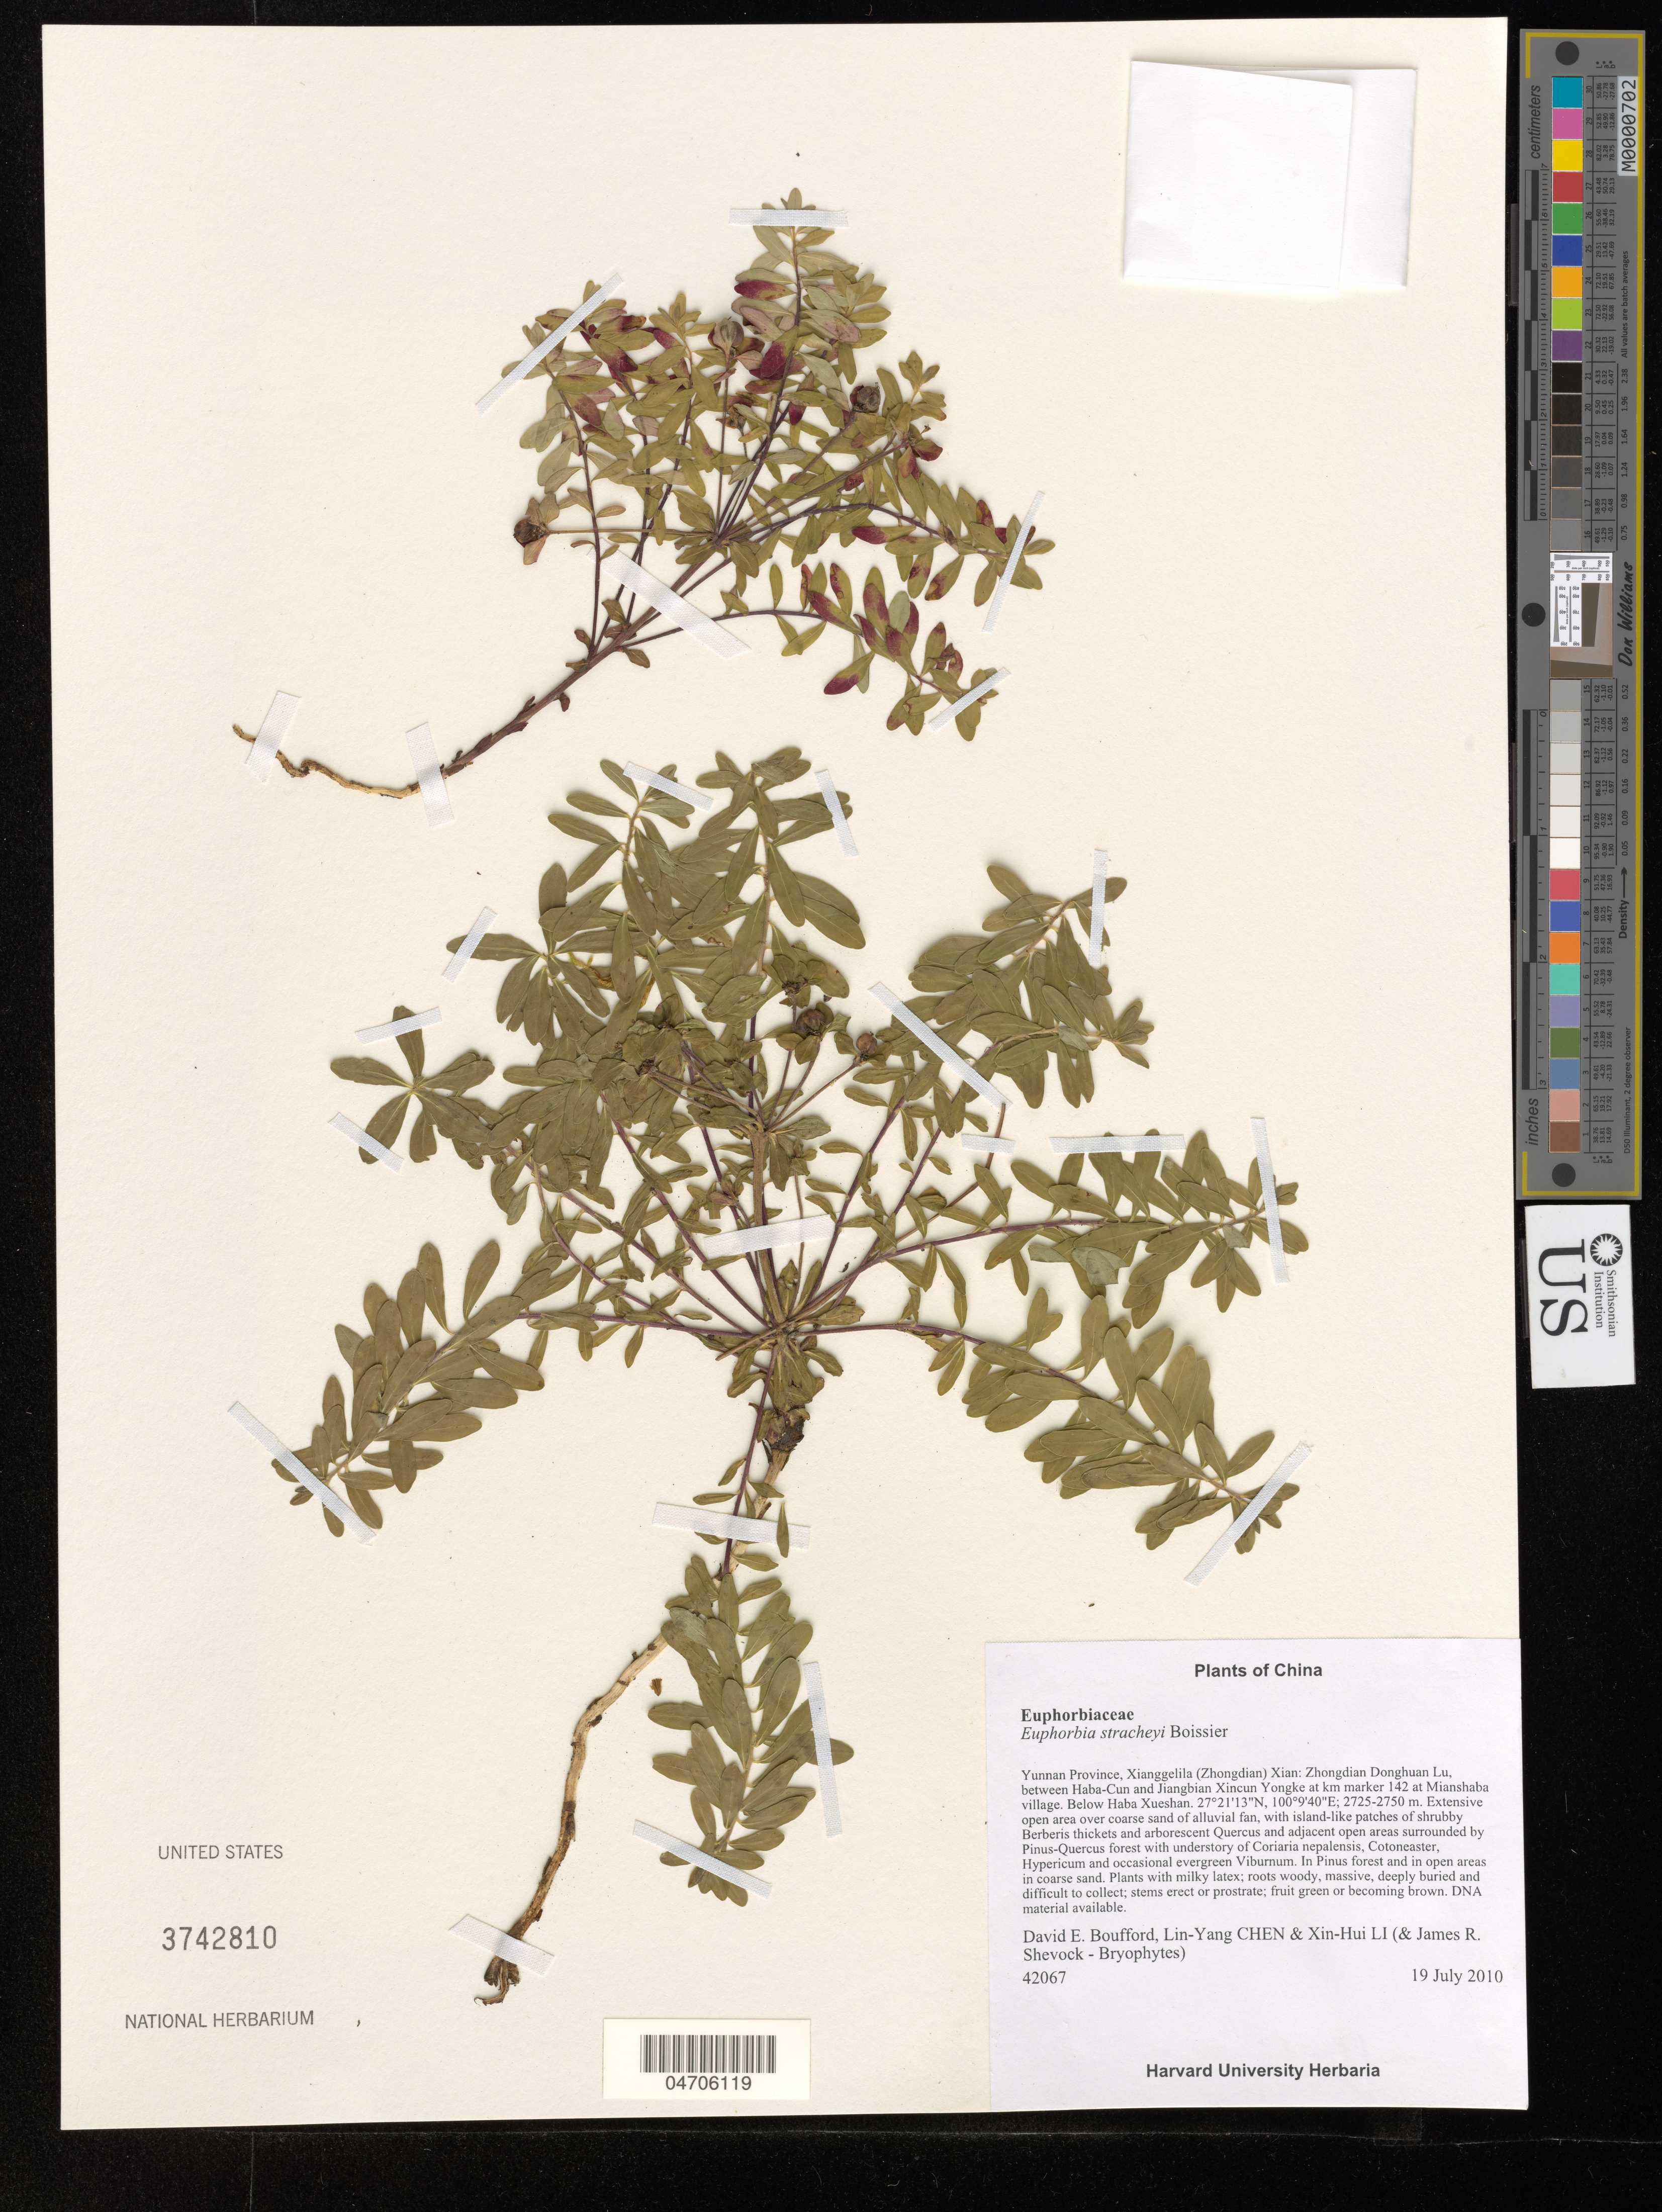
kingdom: Plantae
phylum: Tracheophyta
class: Magnoliopsida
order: Malpighiales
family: Euphorbiaceae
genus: Euphorbia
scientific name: Euphorbia stracheyi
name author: Boiss.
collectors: D. E. Boufford, L. Chen, X. Li & J. R. Shevock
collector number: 42067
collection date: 2010-07-19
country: China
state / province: Yunnan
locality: Xianggelila (Zhongdian) Xian: Zhongdian Donghuan Lu, between Haba-Cun and Jiangbian Xincun Yongke at km marker 142 at Mianshaba village. Below Haba Xueshan.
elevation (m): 2725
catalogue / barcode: US 3742810